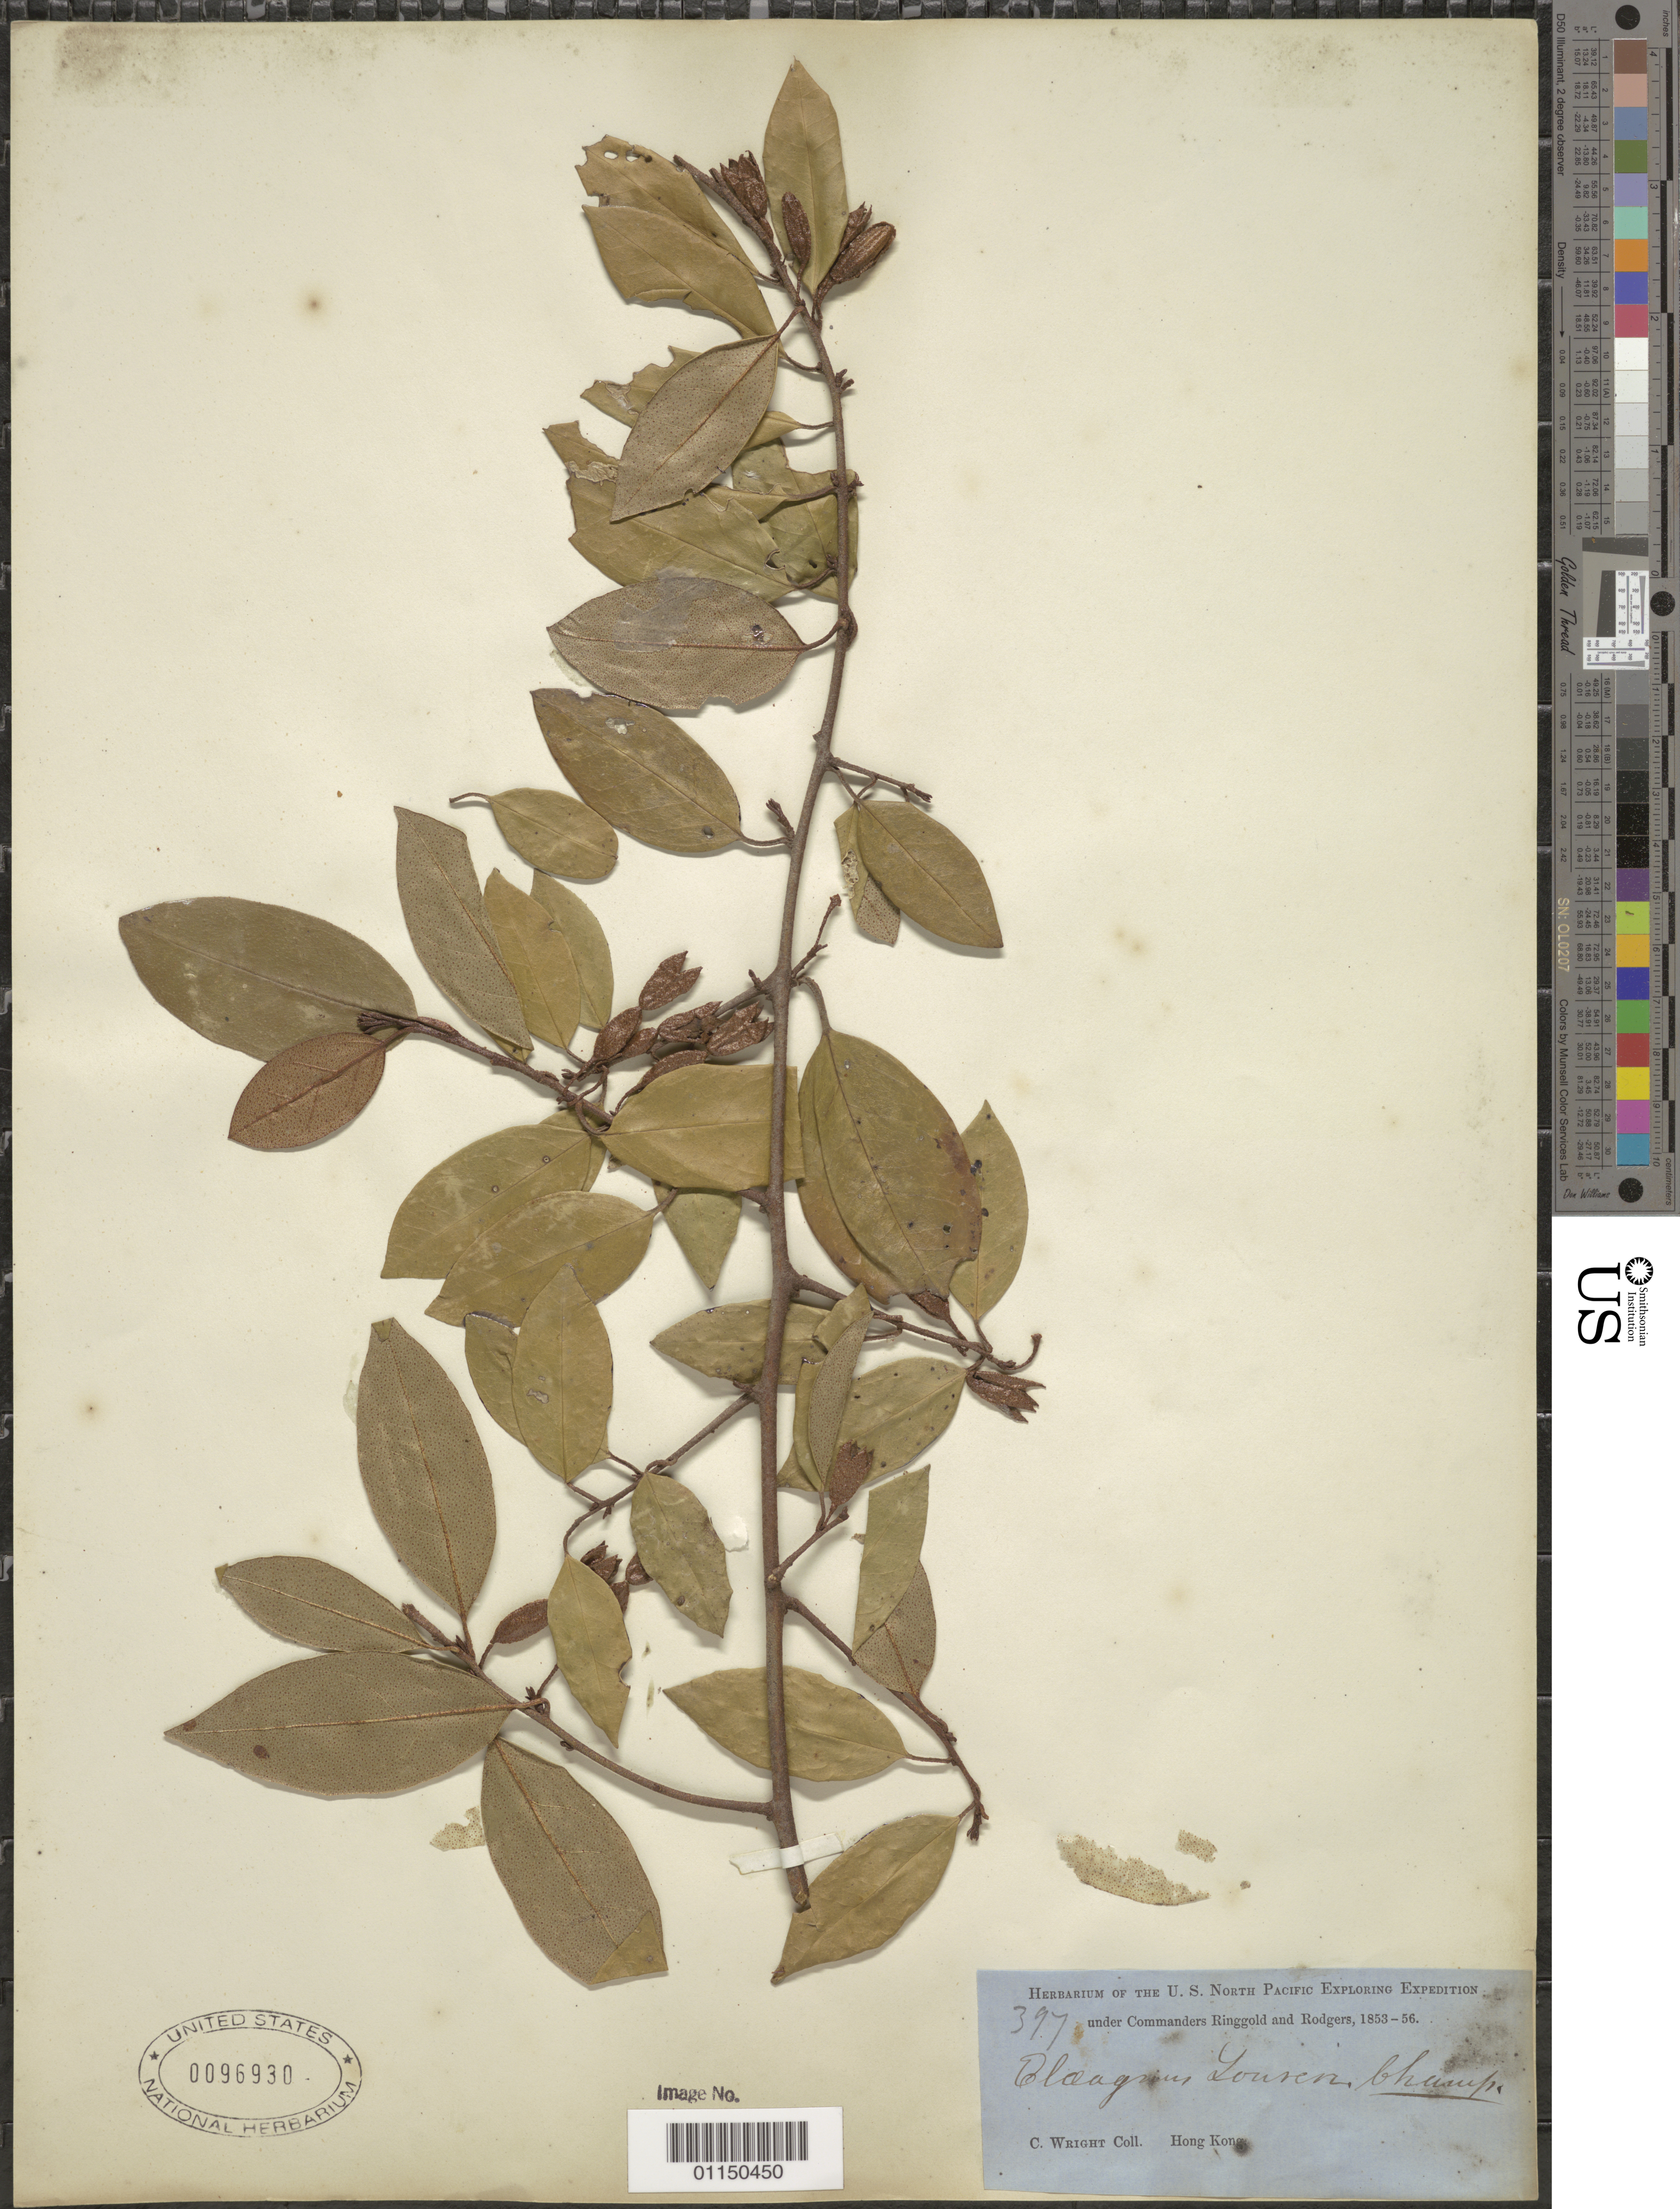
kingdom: Plantae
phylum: Tracheophyta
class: Magnoliopsida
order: Rosales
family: Elaeagnaceae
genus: Elaeagnus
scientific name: Elaeagnus loureiri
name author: Champ. ex Benth.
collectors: C. Wright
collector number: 397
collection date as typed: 1853 to -- -- 1856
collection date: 1853/1856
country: China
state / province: Hong Kong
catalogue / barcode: US 96930